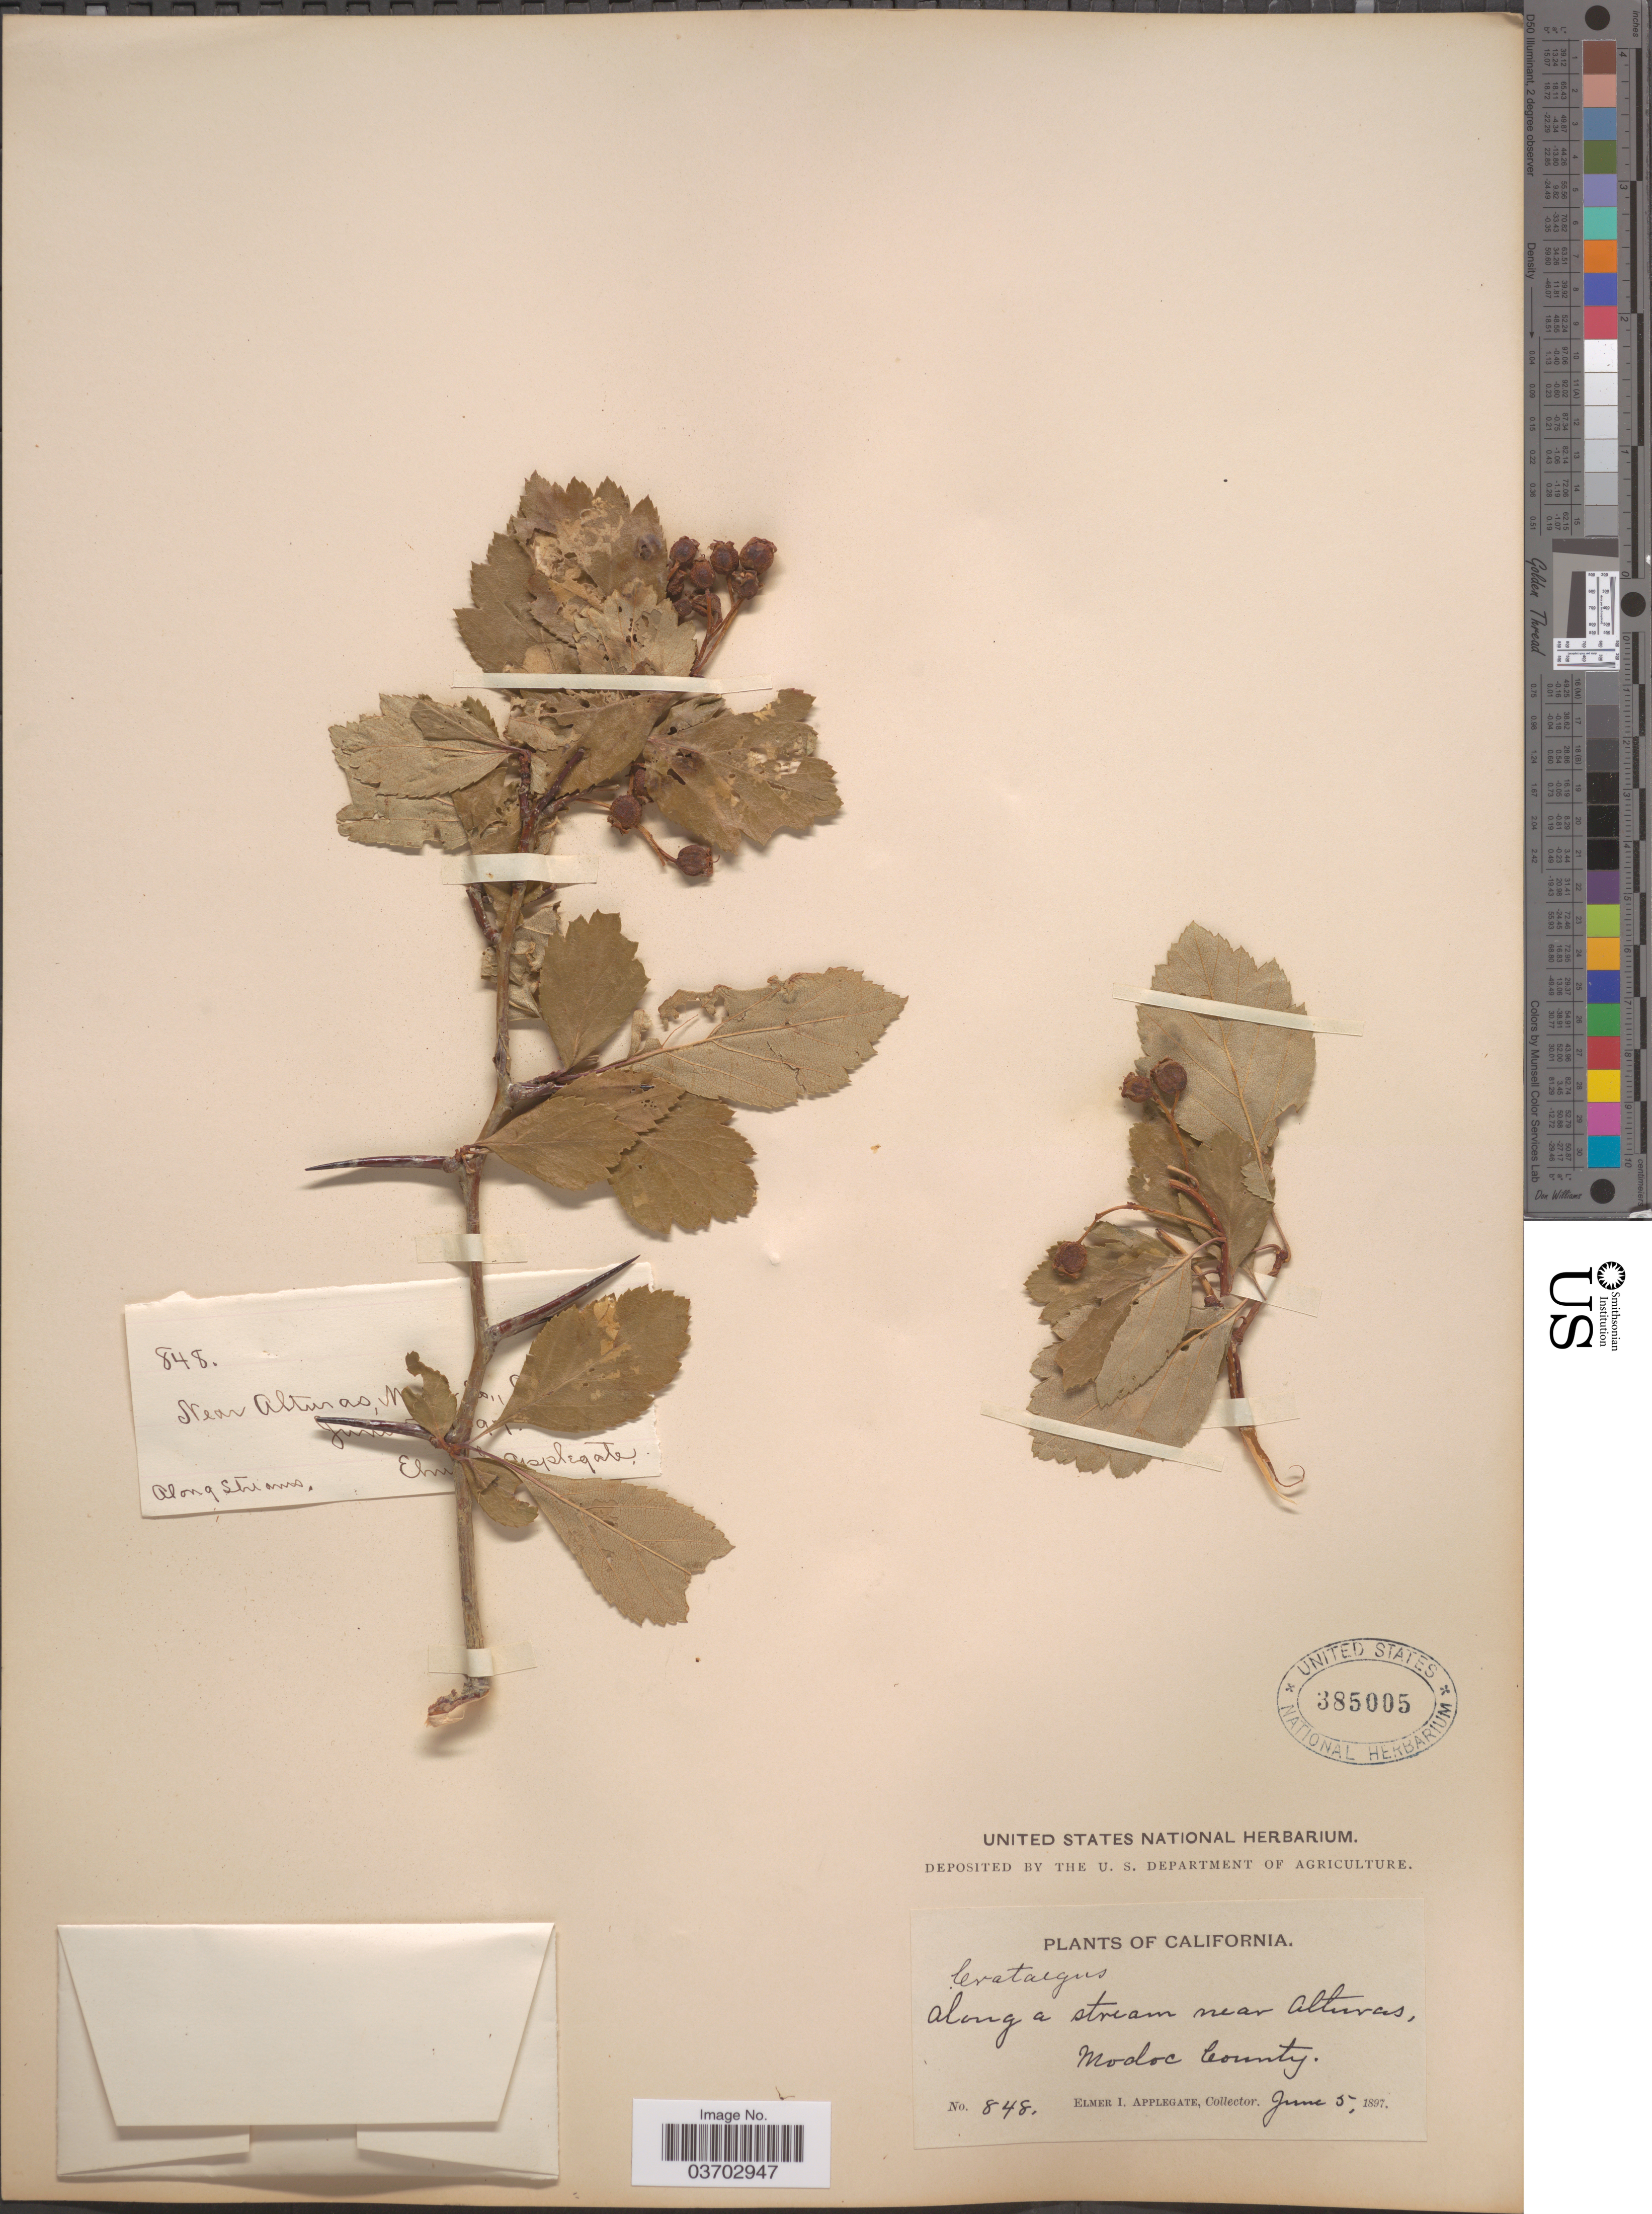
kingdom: Plantae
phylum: Tracheophyta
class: Magnoliopsida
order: Rosales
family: Rosaceae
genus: Crataegus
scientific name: Crataegus sp.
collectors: E. I. Applegate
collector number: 848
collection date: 1897-06-05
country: United States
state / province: California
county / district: Modoc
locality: Along a stream near Alturas, Modoc County.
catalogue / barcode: US 385005